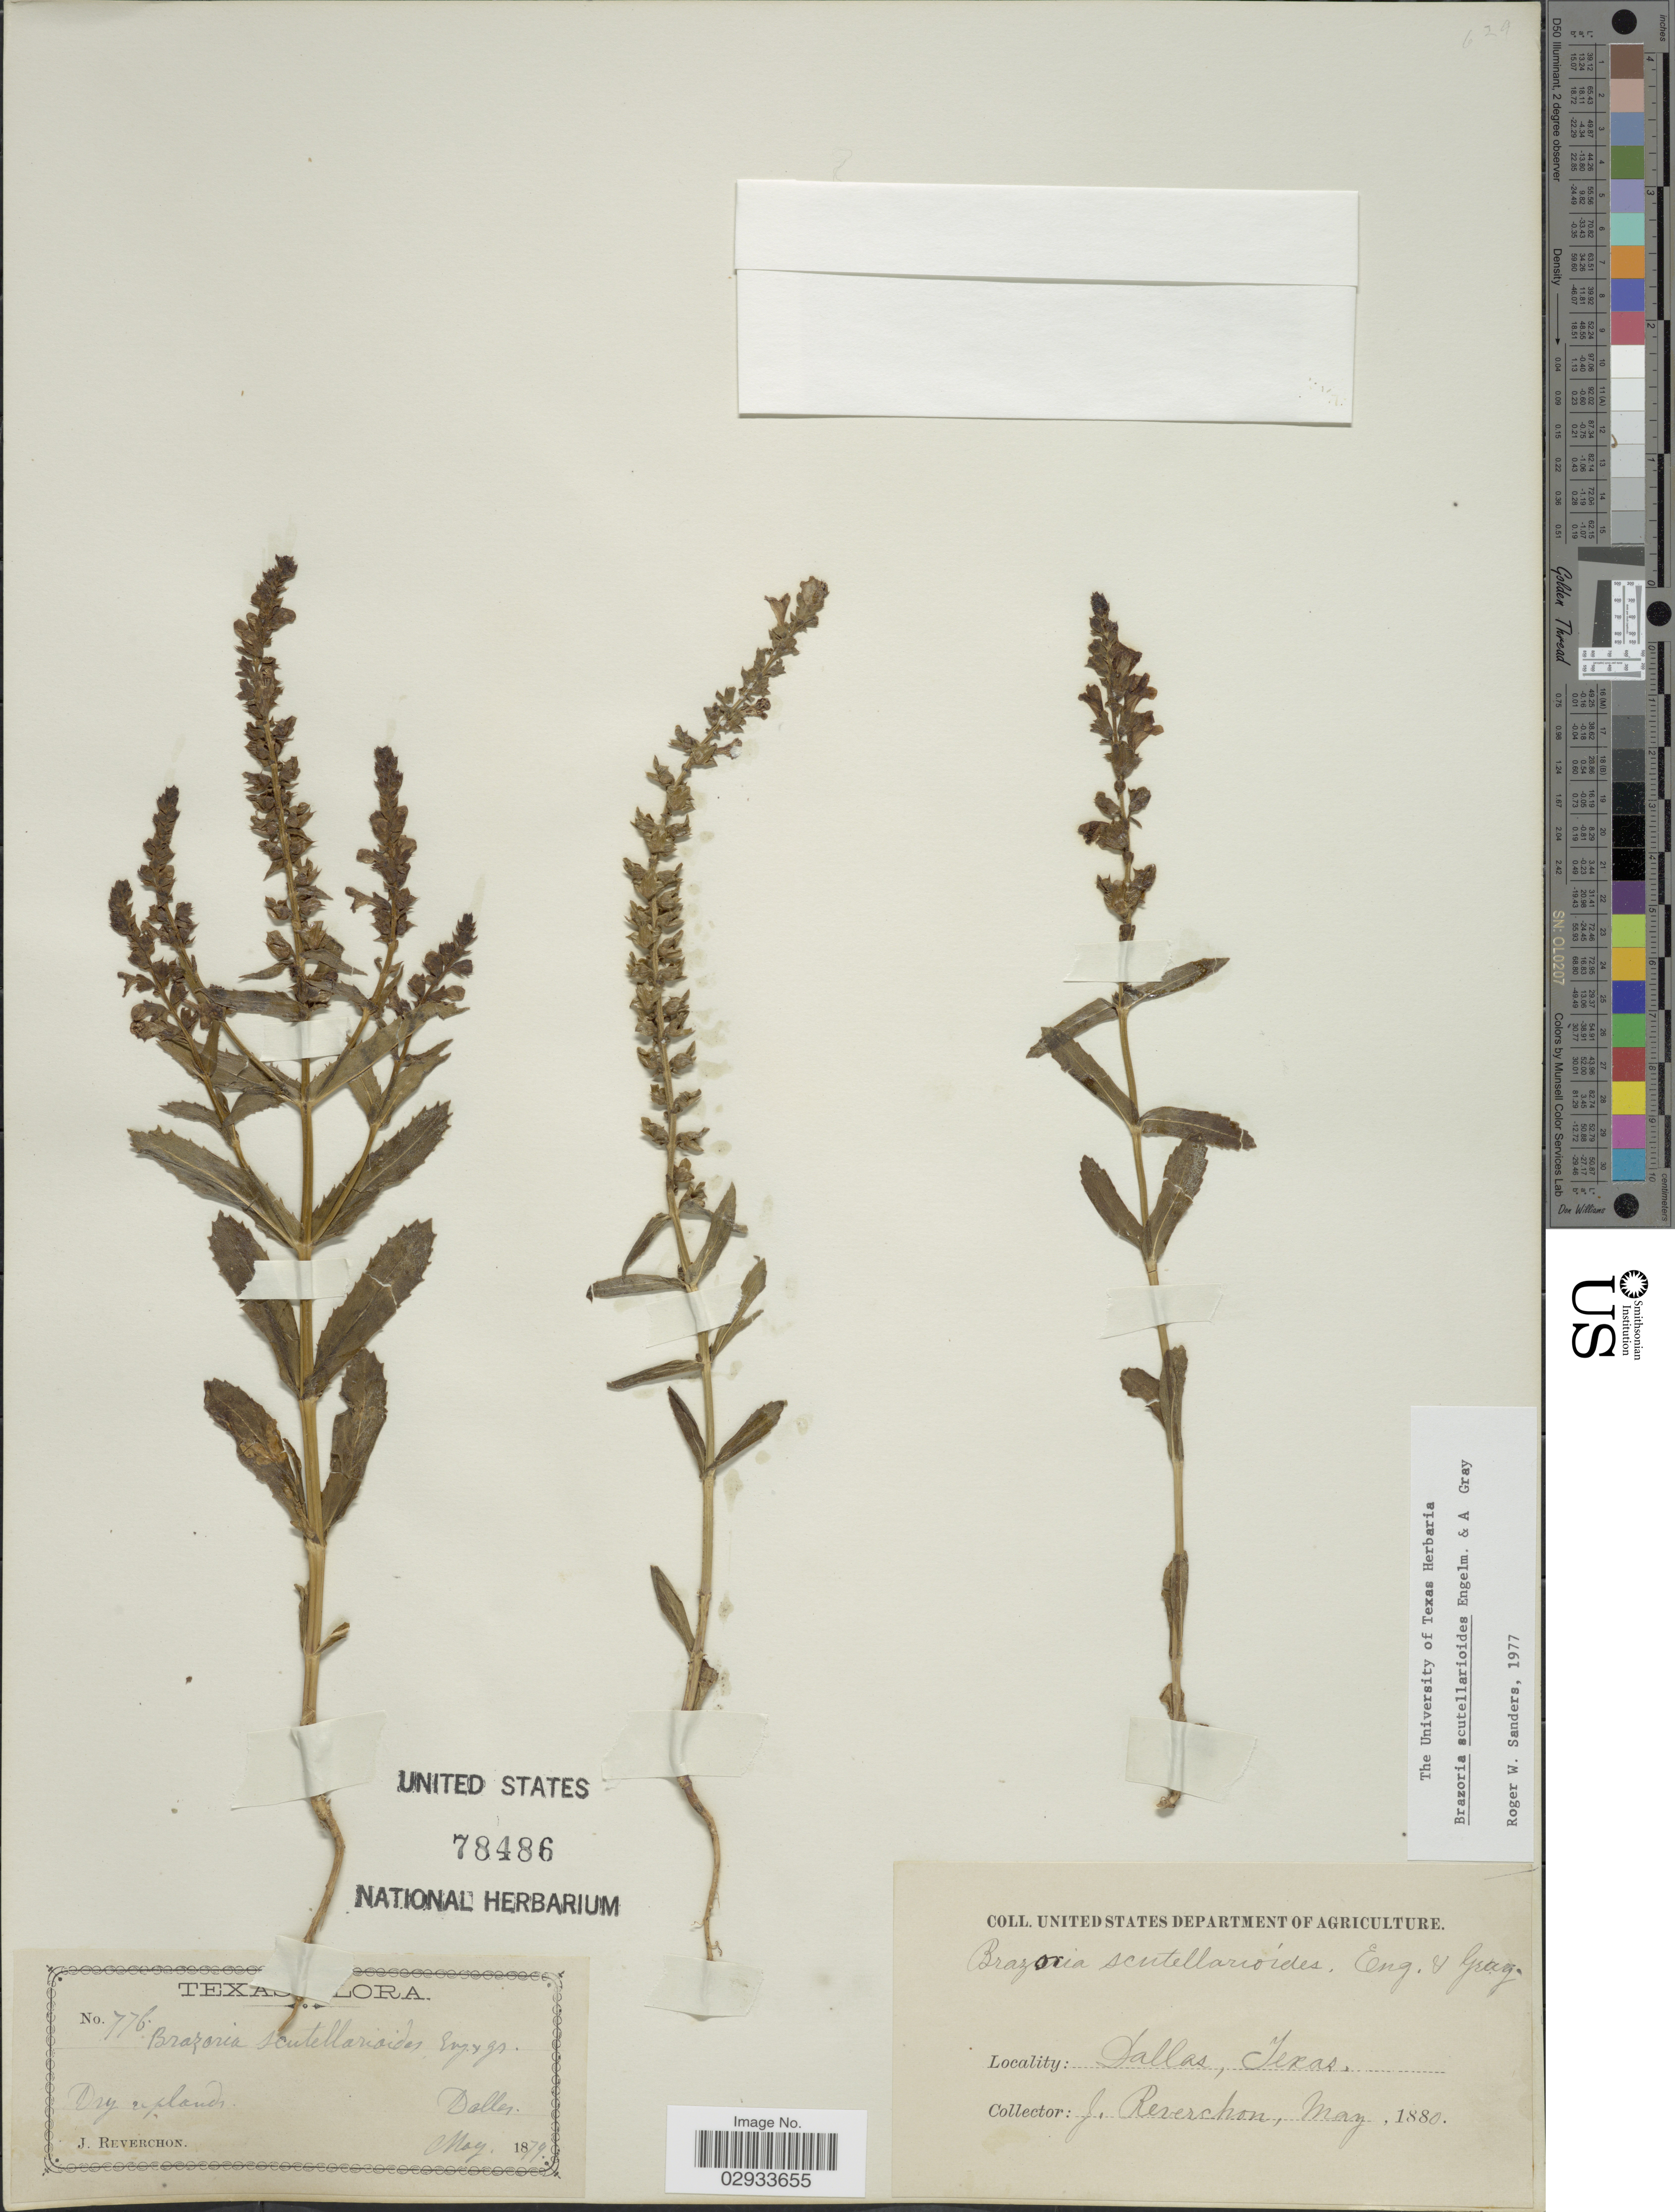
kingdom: Plantae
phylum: Tracheophyta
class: Magnoliopsida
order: Lamiales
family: Lamiaceae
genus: Brazoria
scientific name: Brazoria scutellarioides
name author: Engelm. & A. Gray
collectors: J. Reverchon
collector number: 776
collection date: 1879-05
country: United States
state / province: Texas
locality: Dallas.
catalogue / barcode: US 78486